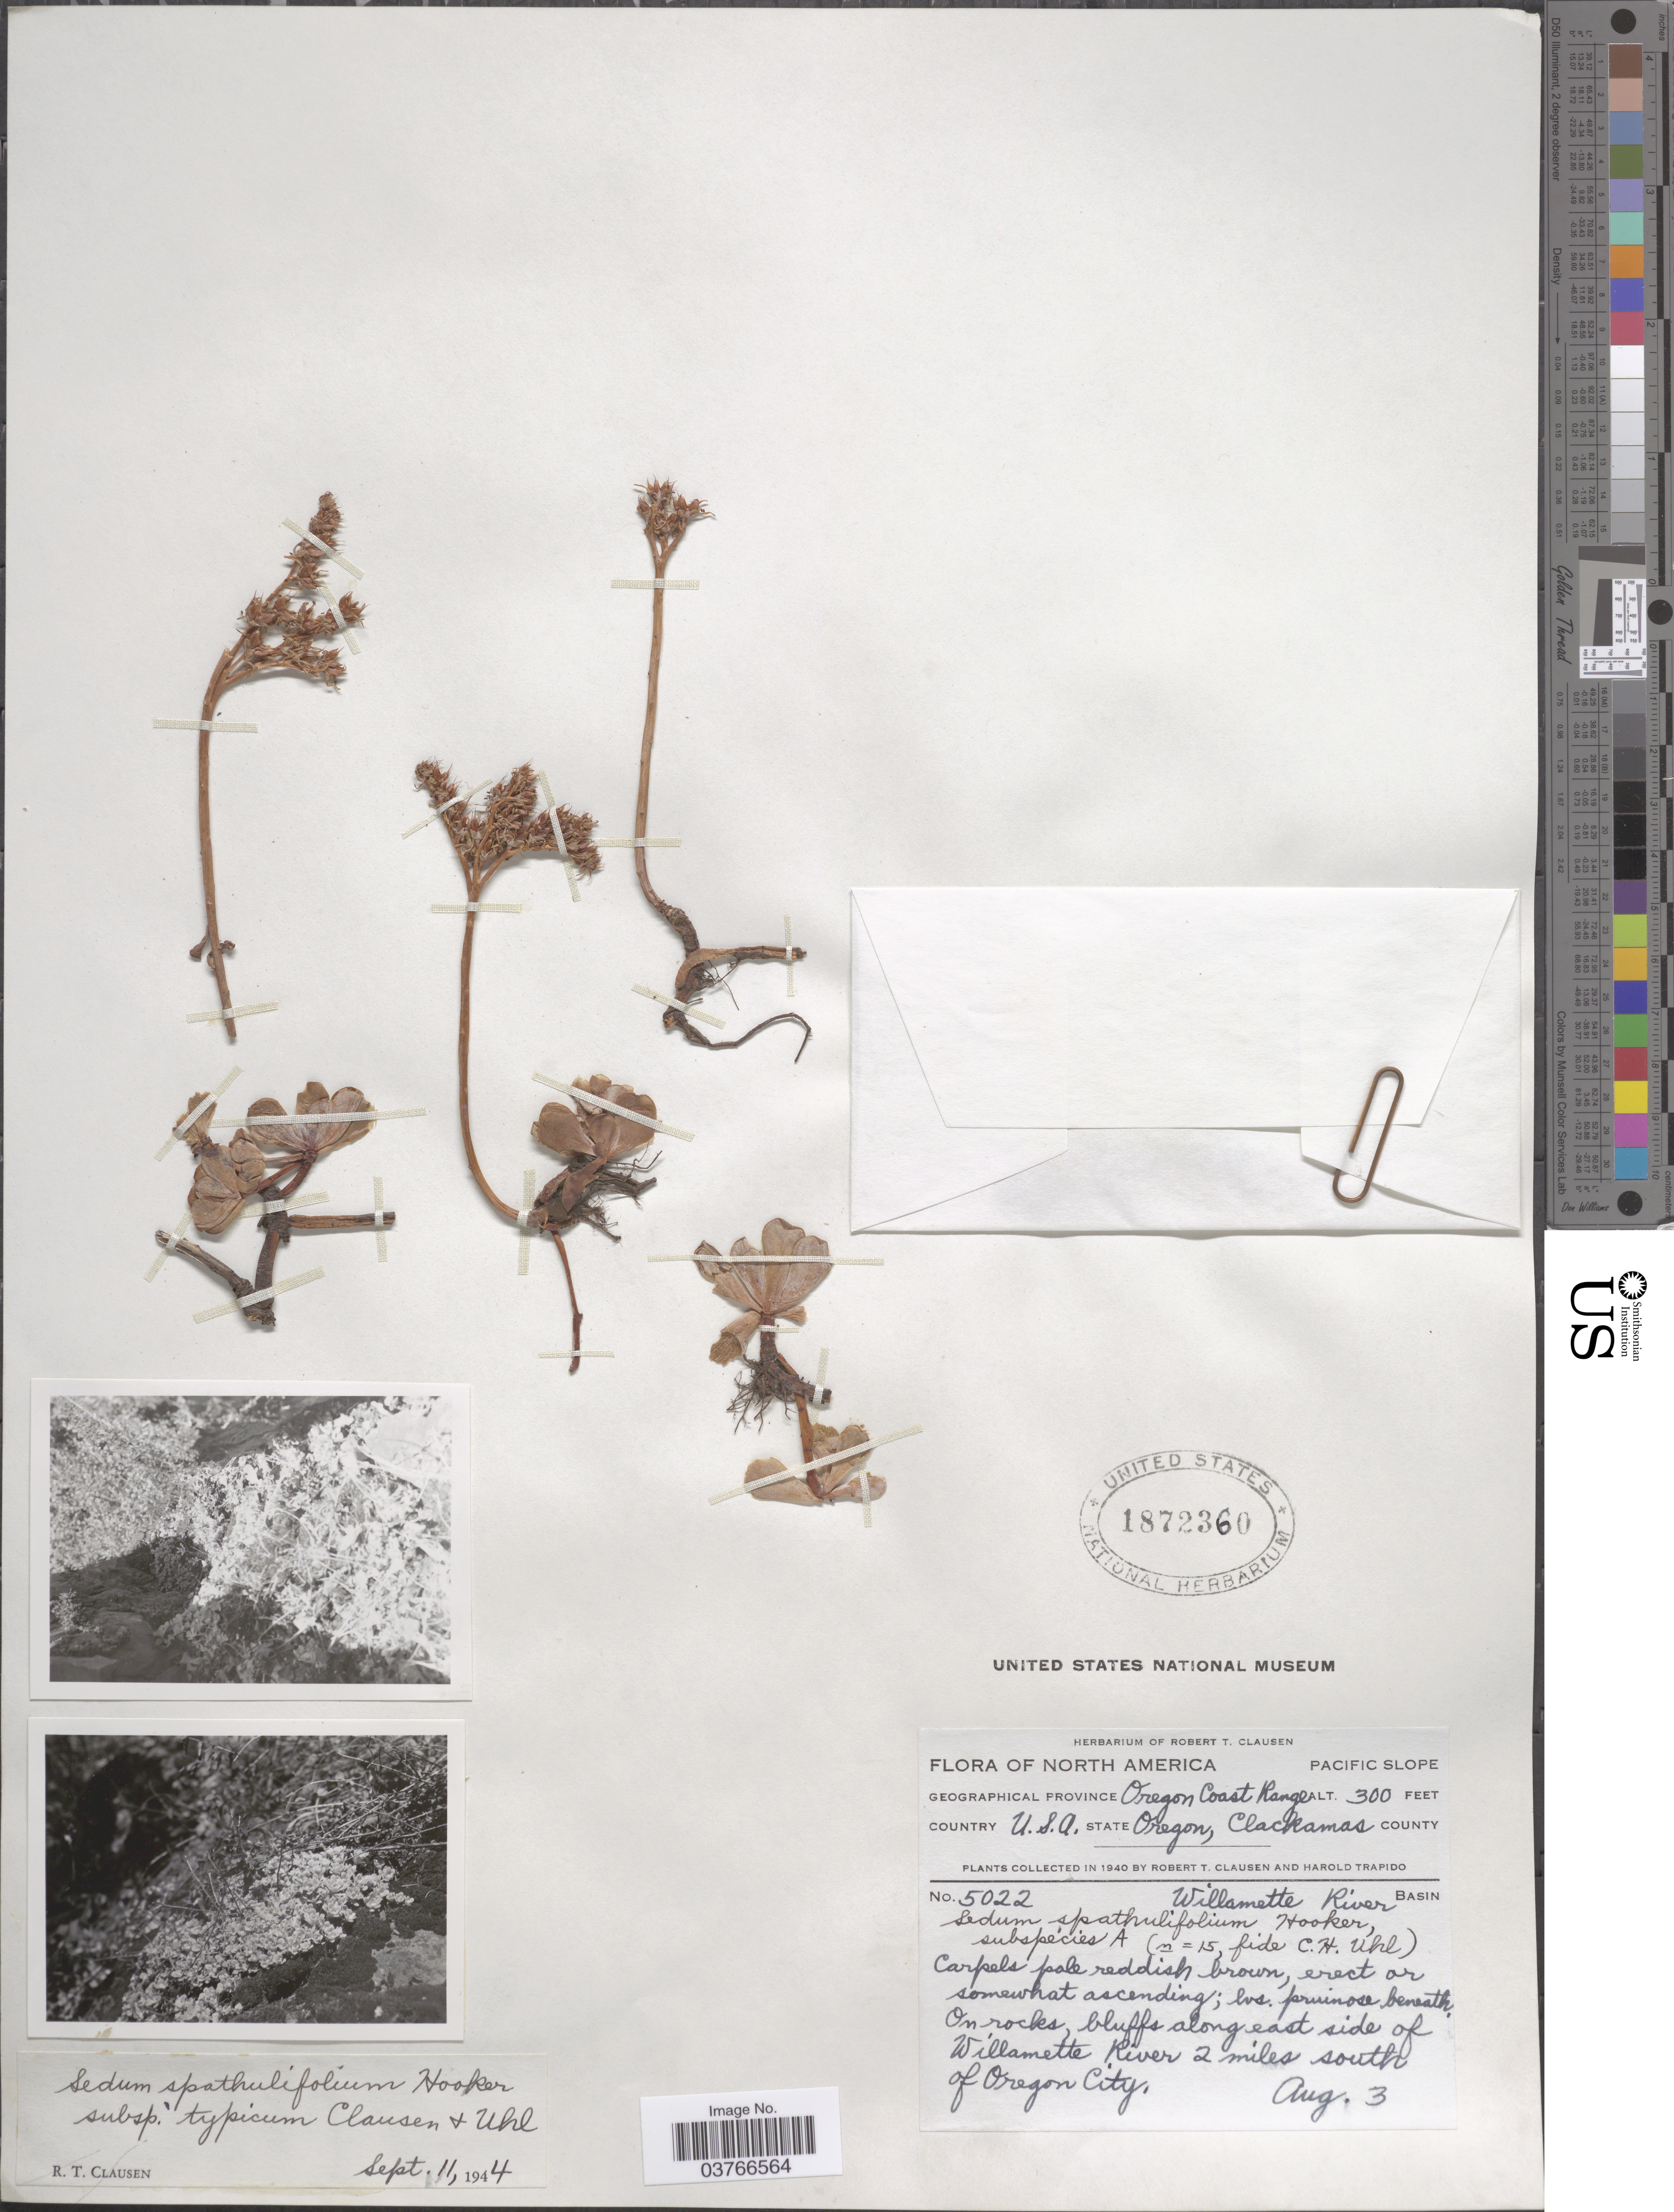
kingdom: Plantae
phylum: Tracheophyta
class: Magnoliopsida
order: Saxifragales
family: Crassulaceae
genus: Sedum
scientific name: Sedum spathulifolium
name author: Hook.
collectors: R. T. Clausen & H. Trapido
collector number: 5022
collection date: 1940-08-03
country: United States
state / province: Oregon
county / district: Clackamas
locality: Pacific Slope. Province Oregon Coast Range. Clackamas County. Willamette River Basin. On rocks, bluffs along east side of Willamette River 2 miles south of Oregon City.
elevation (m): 91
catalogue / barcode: US 1872360